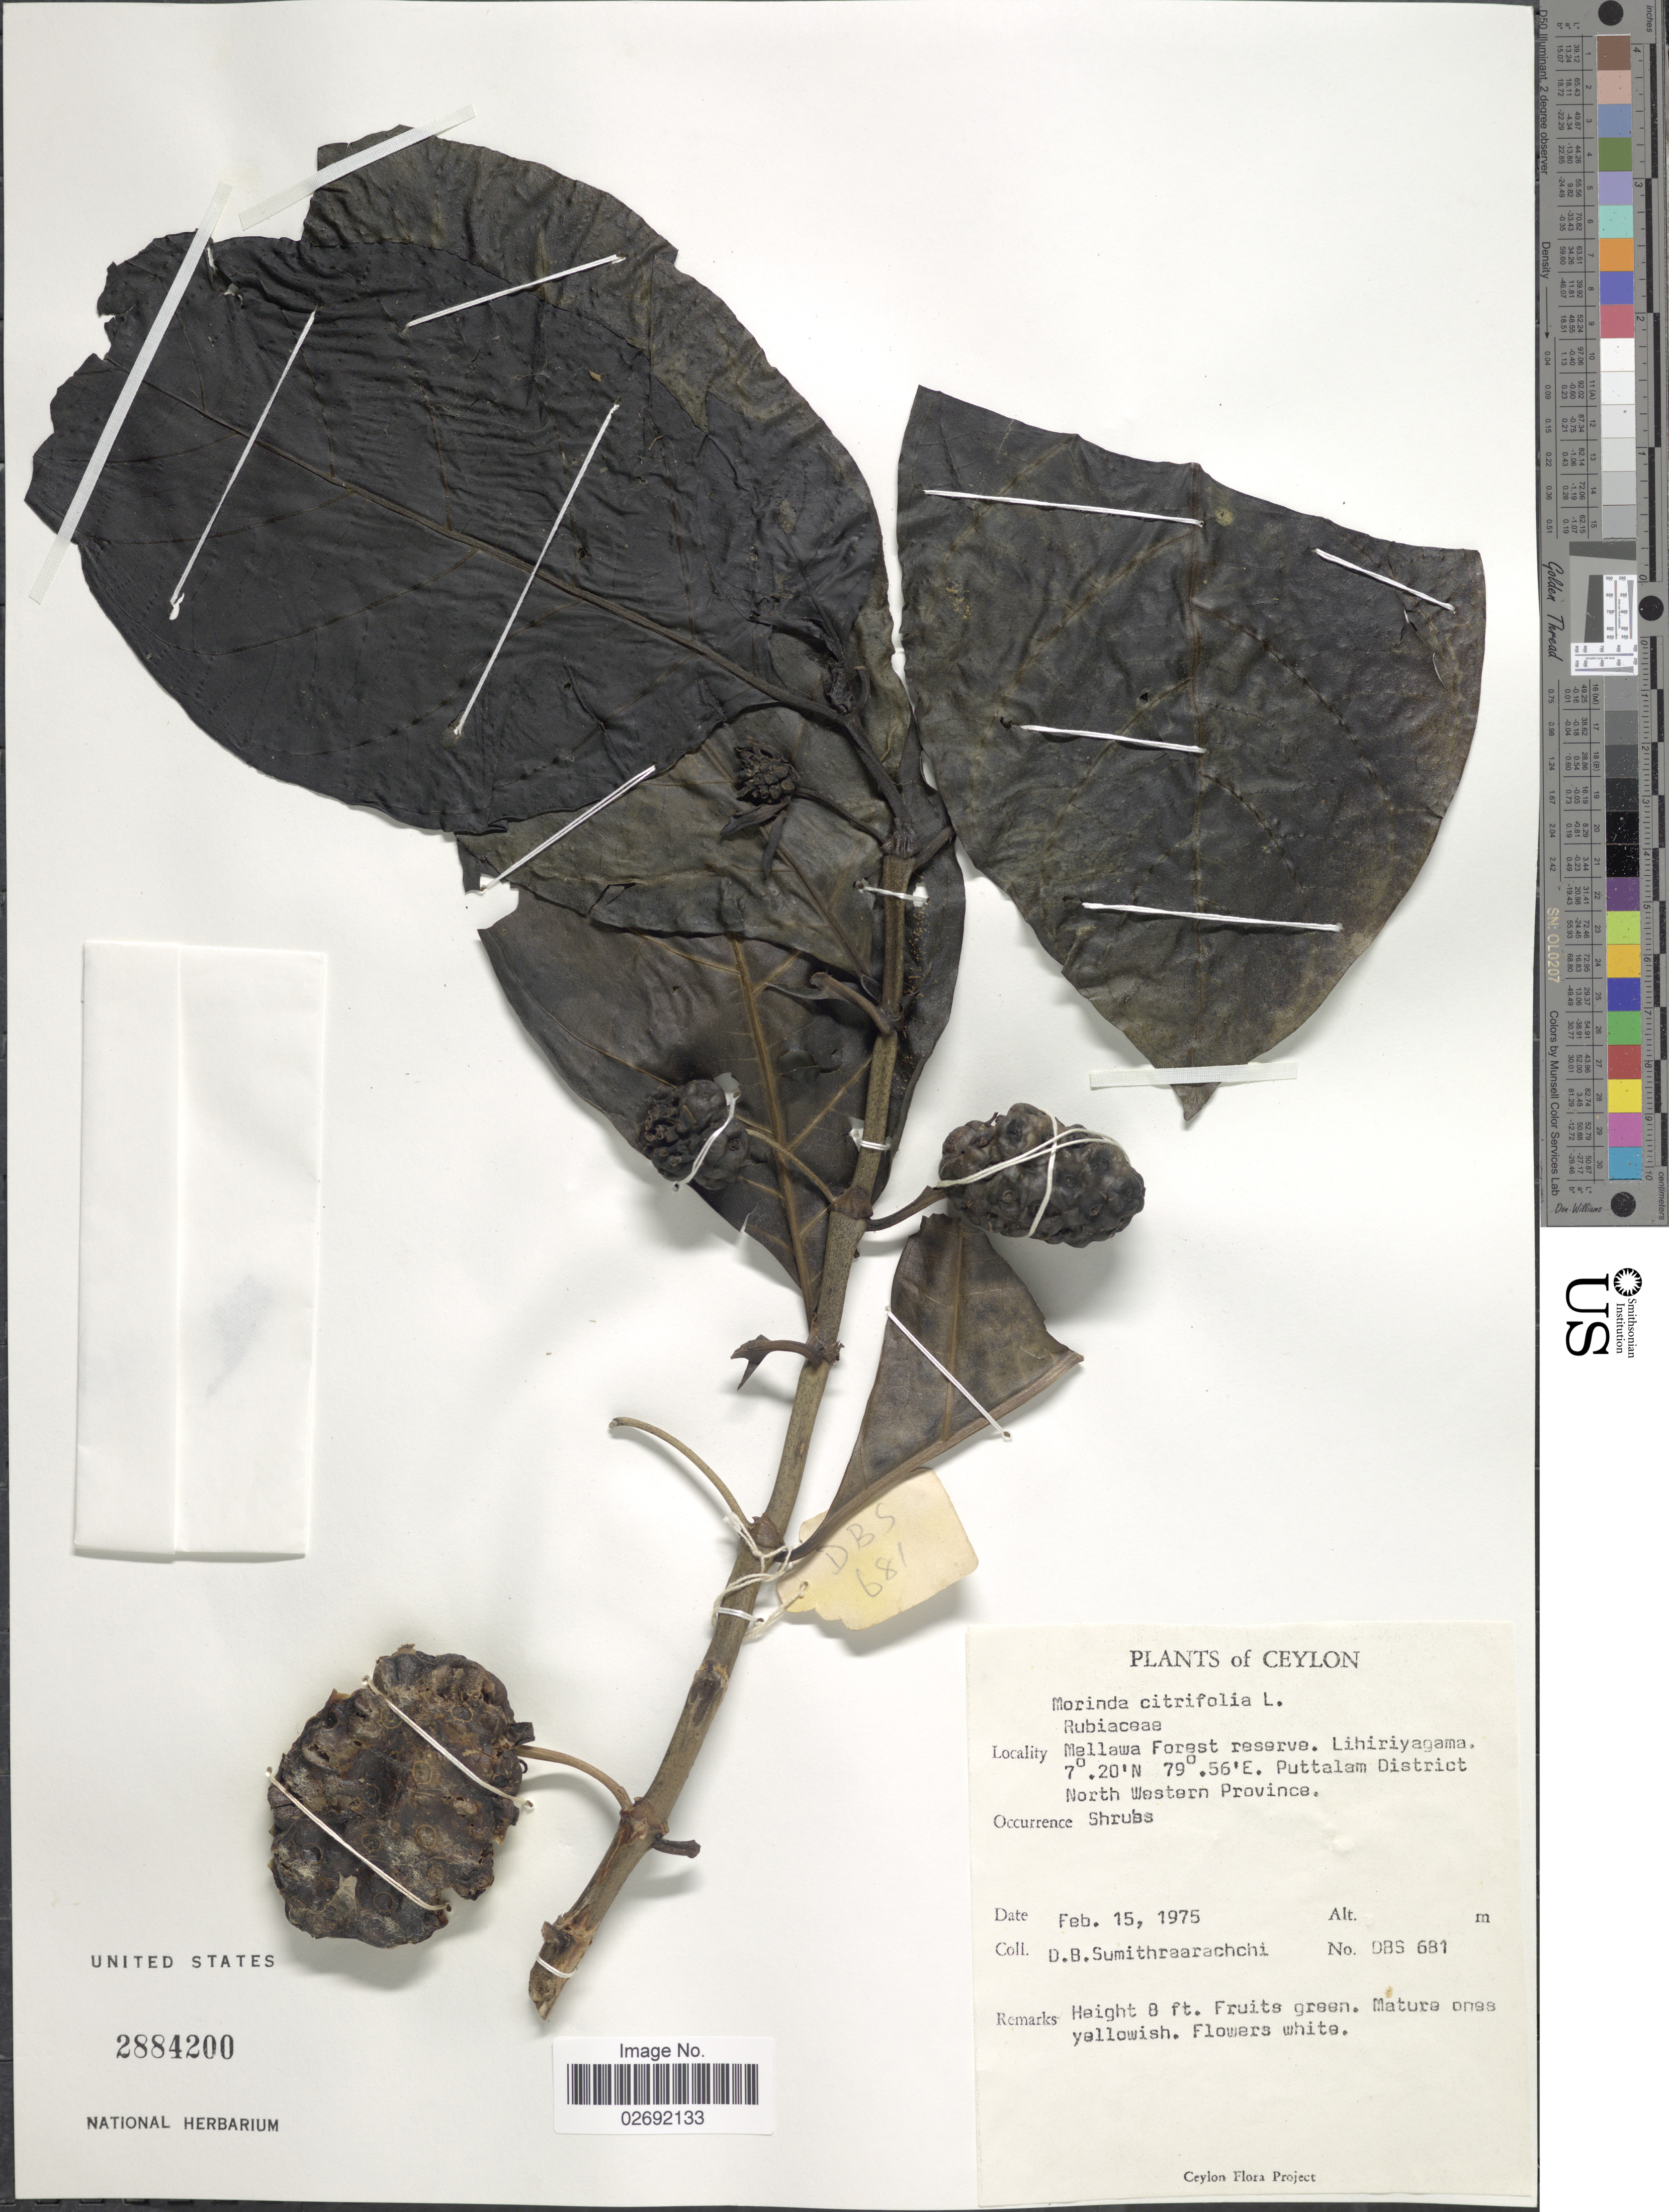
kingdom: Plantae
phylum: Tracheophyta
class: Magnoliopsida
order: Gentianales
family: Rubiaceae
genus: Morinda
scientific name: Morinda citrifolia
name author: L.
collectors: D. B. Sumithraarachchi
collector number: DBS 681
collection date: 1975-02-15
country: Sri Lanka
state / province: North Western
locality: Ceylon, Mellawa Forest reserve. Lihiriyagama, Puttalam District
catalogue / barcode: US 2884200